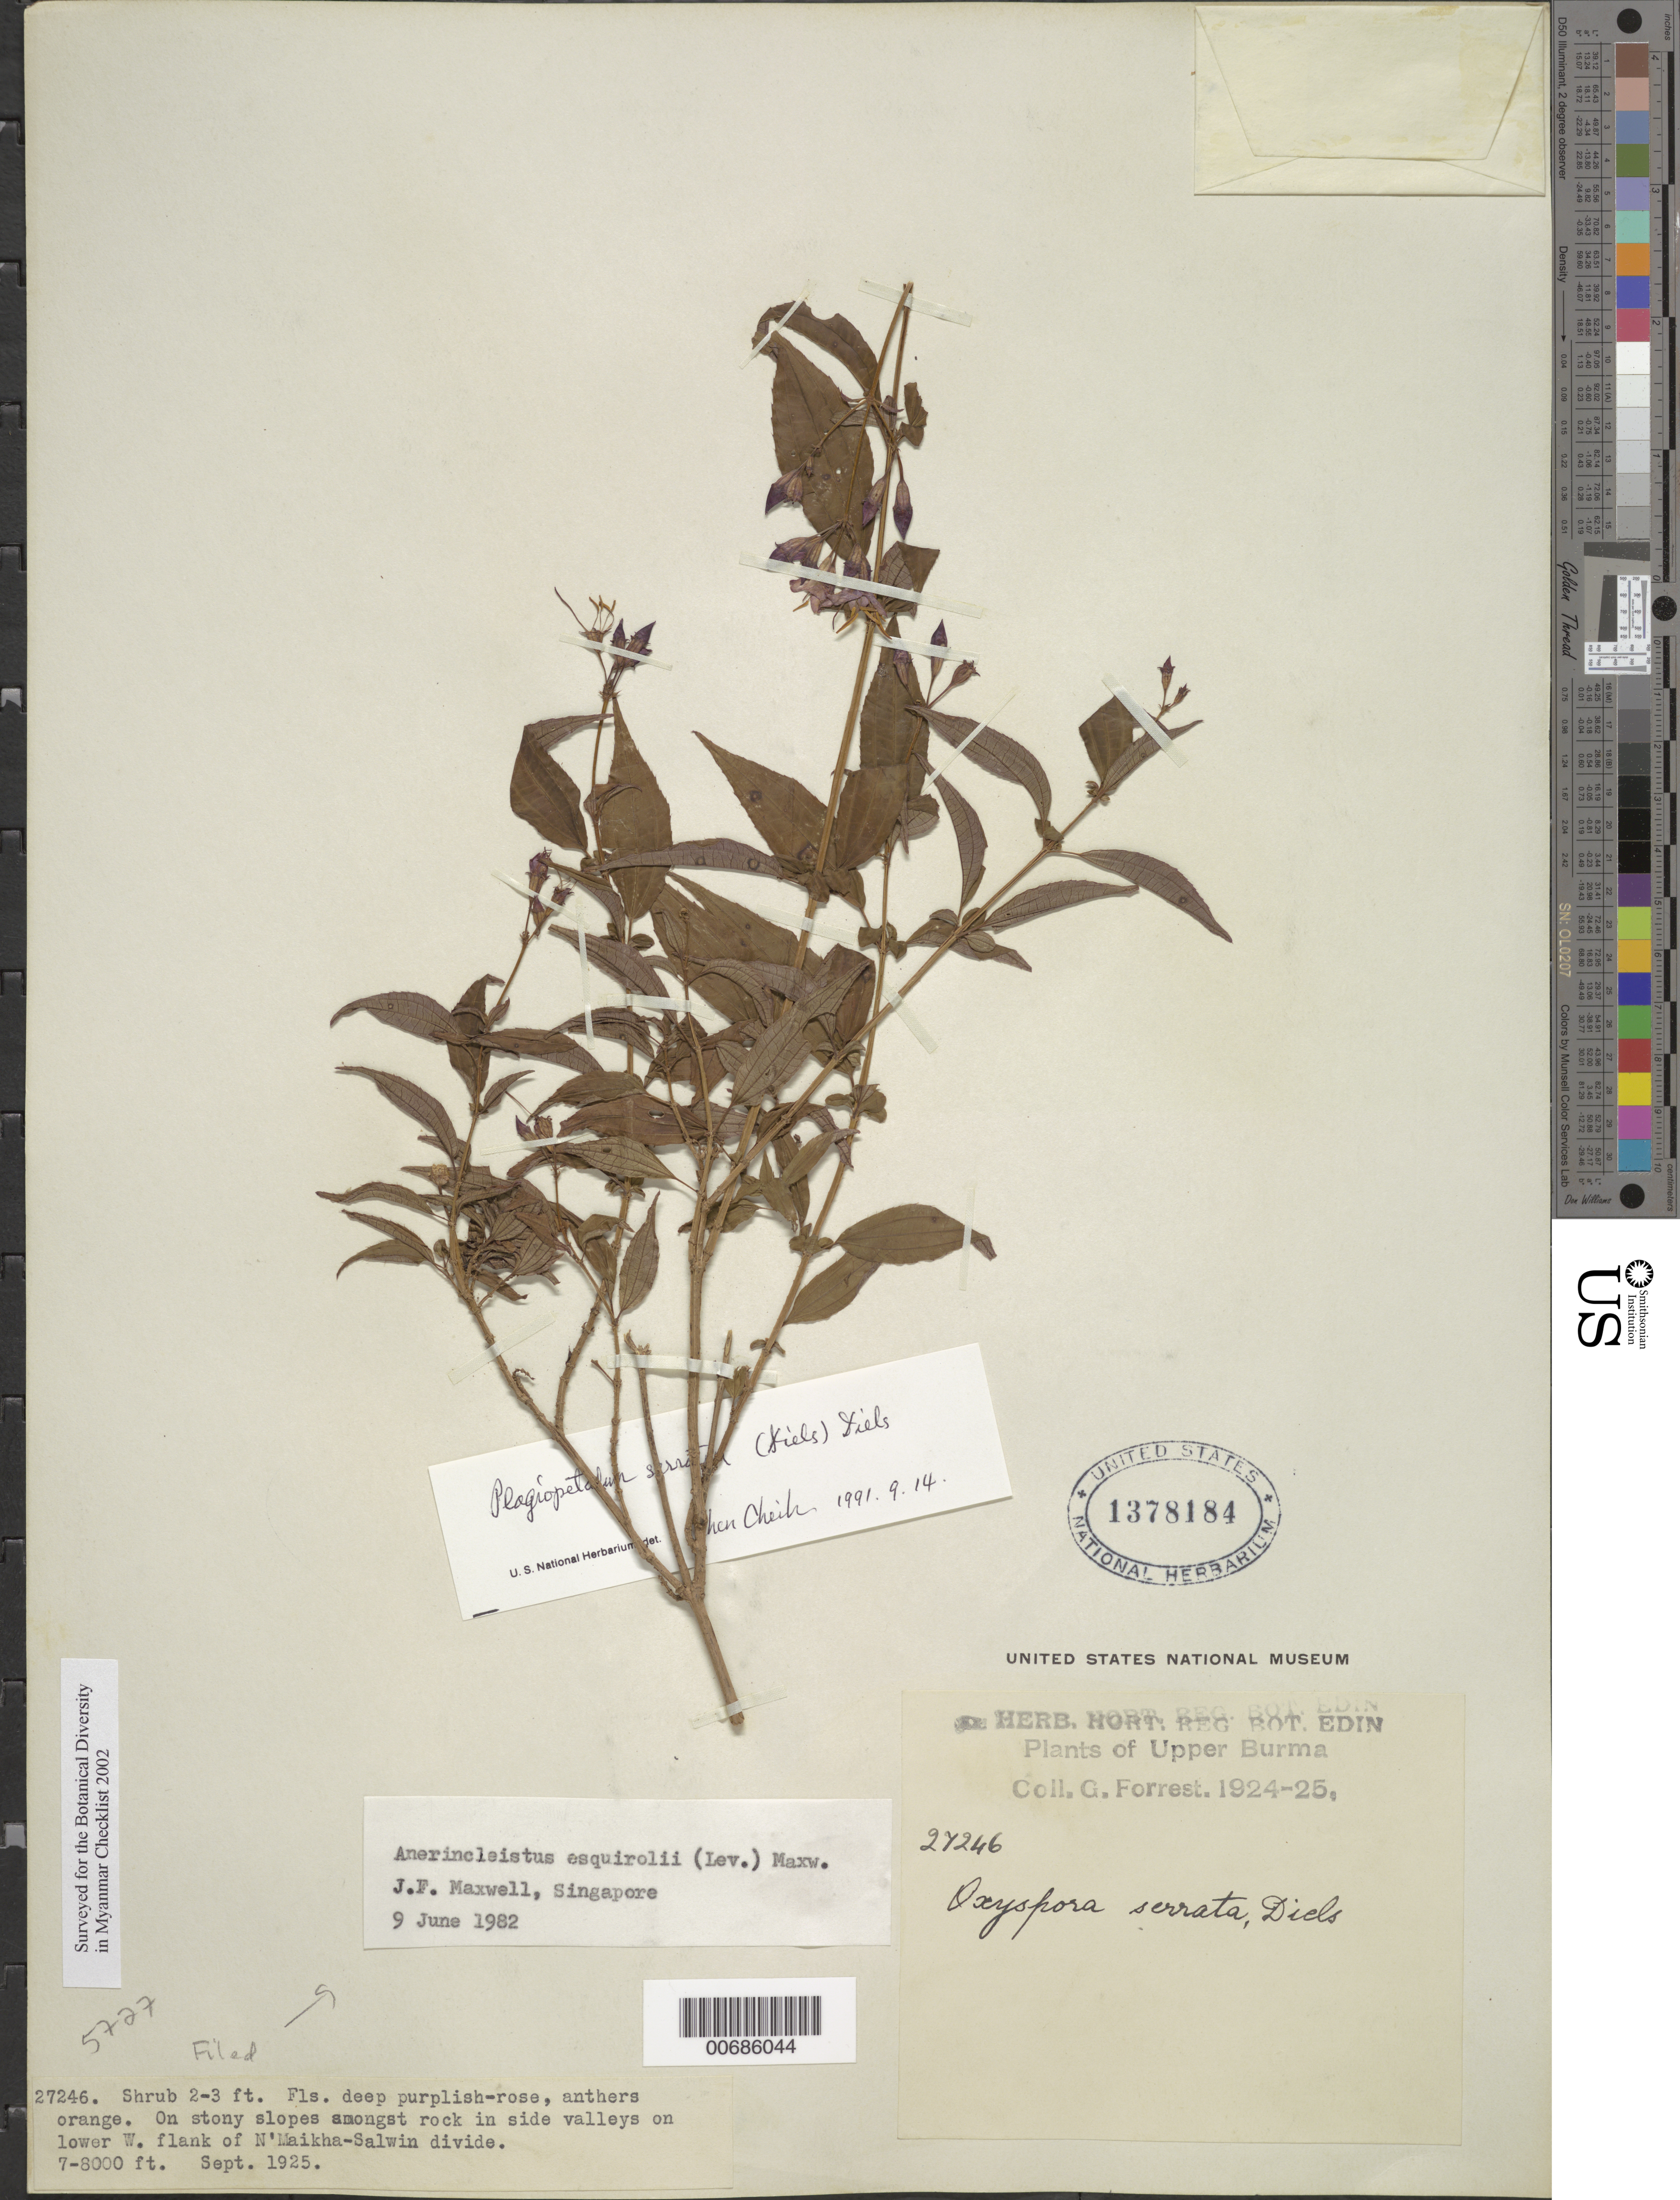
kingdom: Plantae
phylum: Tracheophyta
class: Magnoliopsida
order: Myrtales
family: Melastomataceae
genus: Plagiopetalum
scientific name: Plagiopetalum serratum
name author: (Diels) Diels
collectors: G. Forrest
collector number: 27246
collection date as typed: Sep 1925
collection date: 1925-09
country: Myanmar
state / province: Kachin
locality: N'Maikha-Salwin Divide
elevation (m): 2134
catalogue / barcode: US 1378184